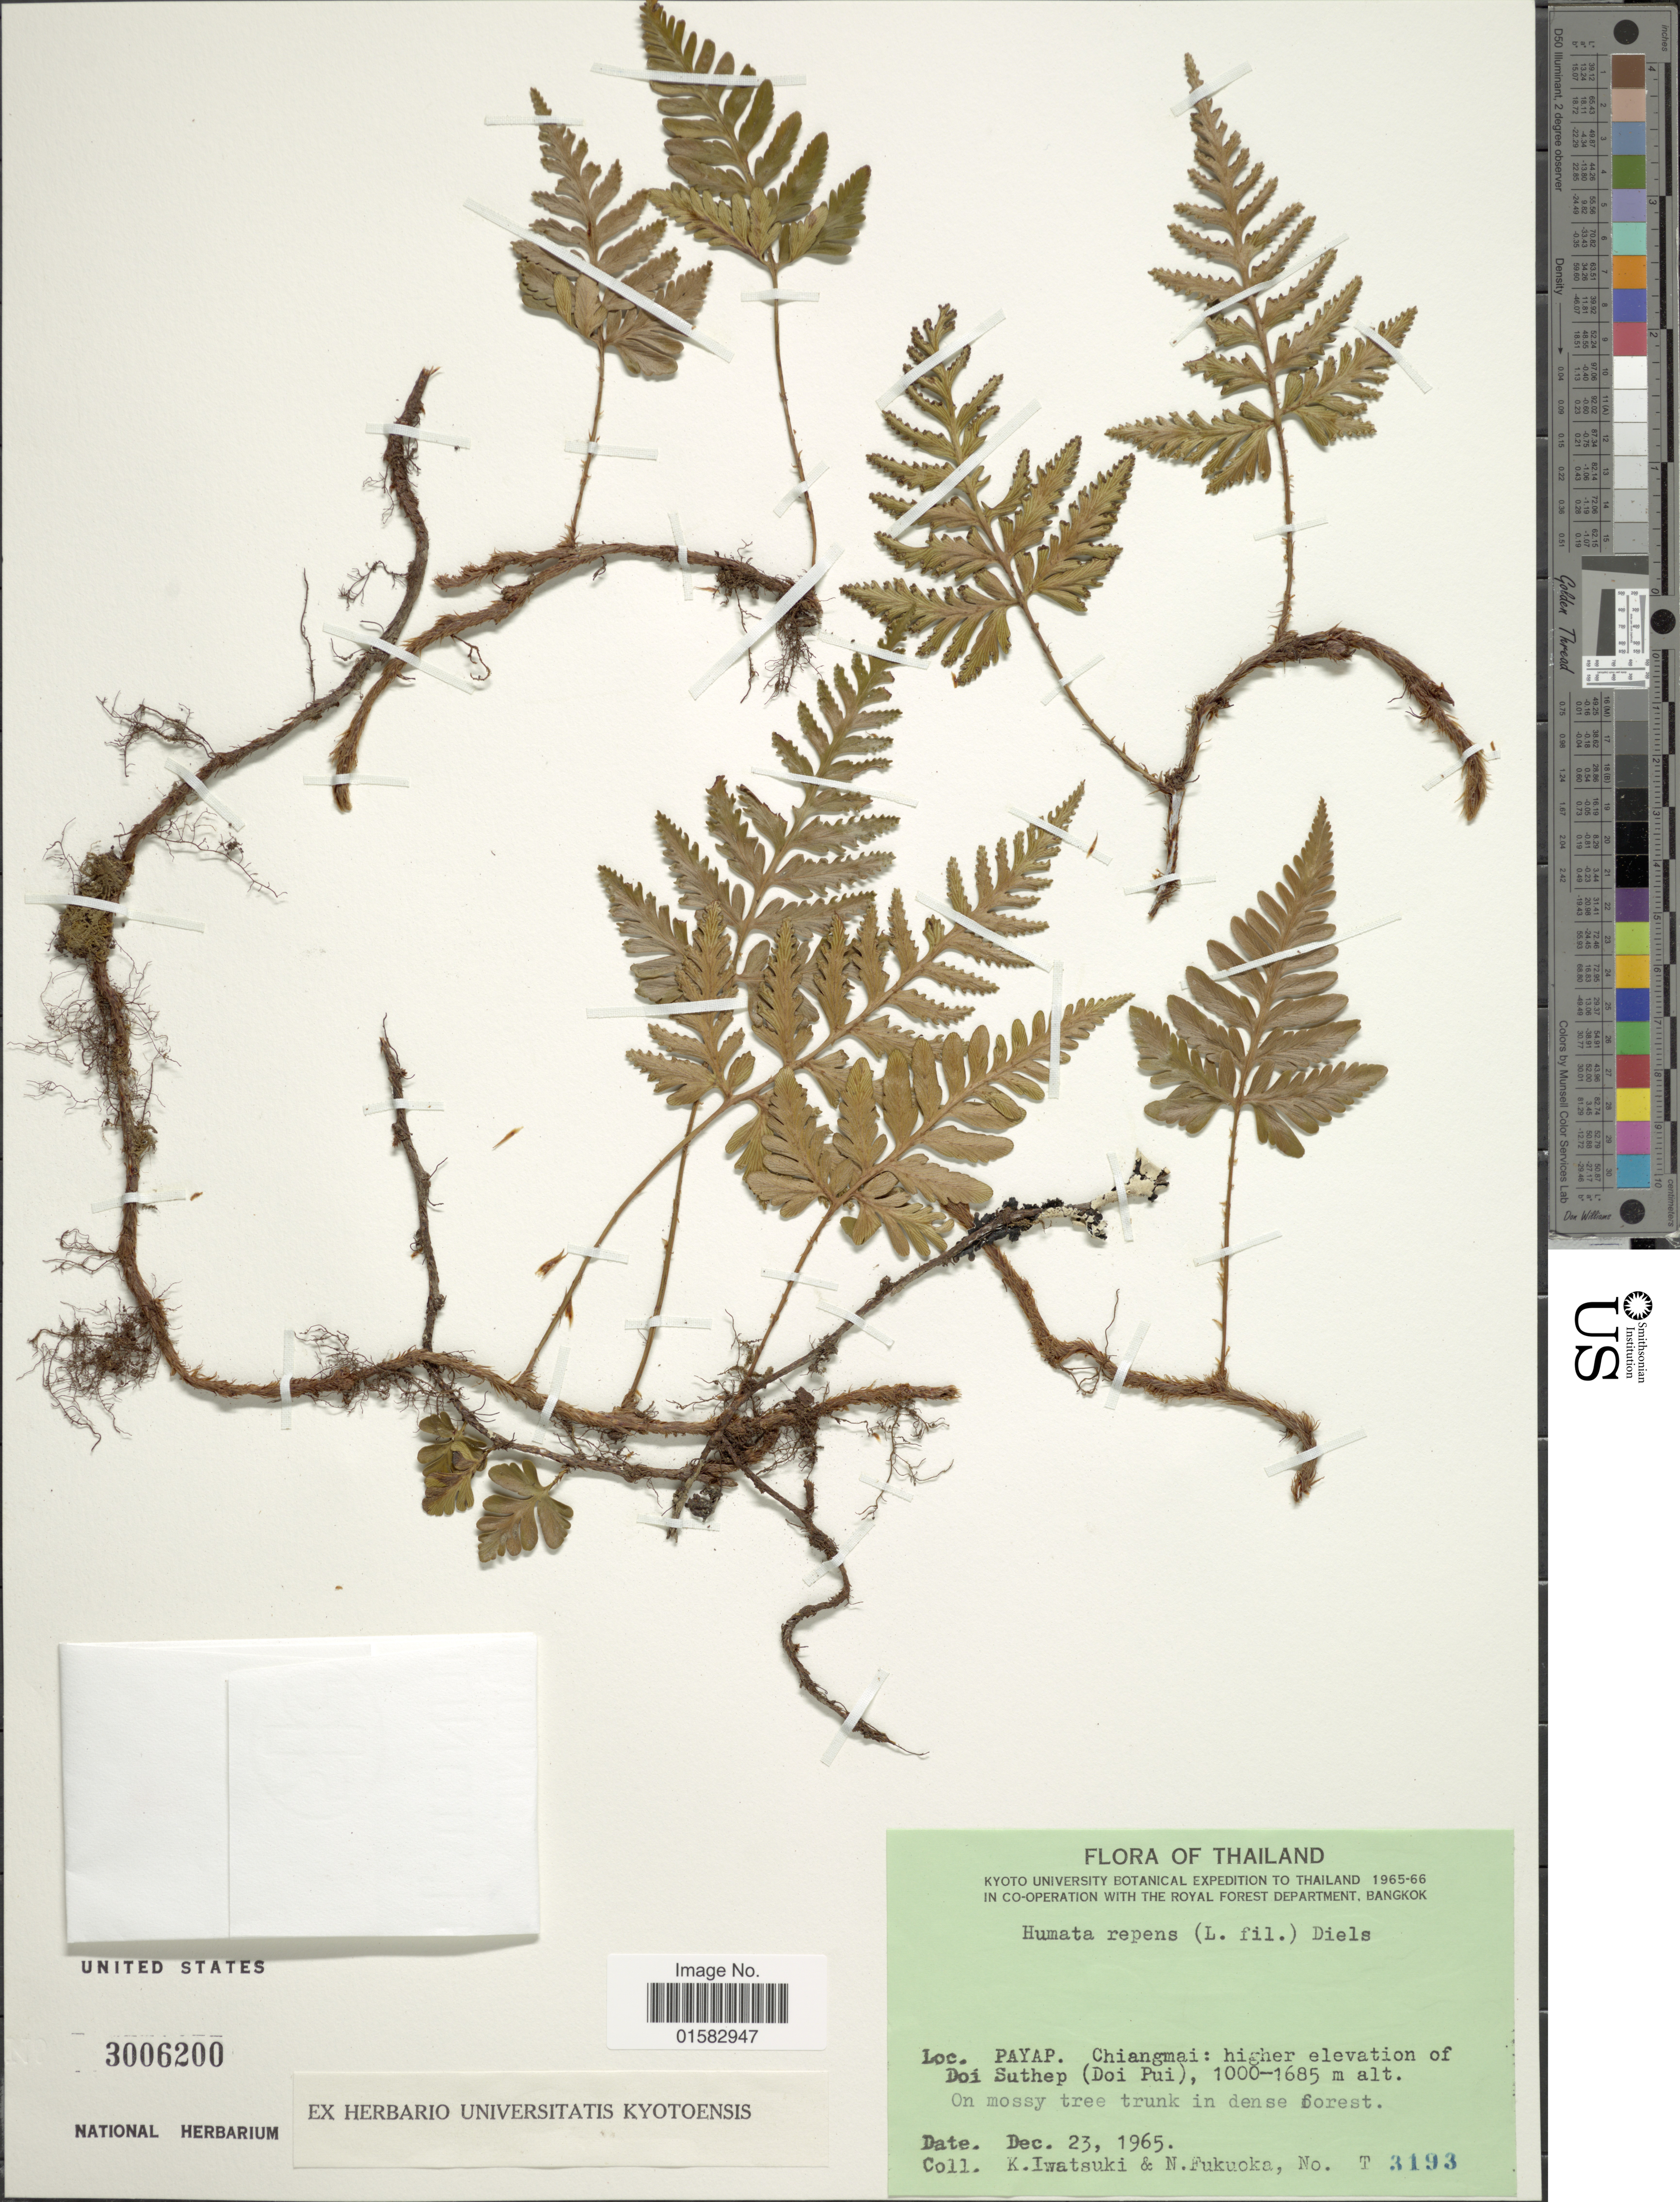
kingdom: Plantae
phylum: Tracheophyta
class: Polypodiopsida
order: Polypodiales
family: Davalliaceae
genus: Davallia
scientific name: Davallia repens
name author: (L. f.) Kuhn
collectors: K. Iwatsuki & N. Fukuoka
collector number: T3193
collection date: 1965-12-23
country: Thailand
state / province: Chiang Mai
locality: Payap, Doi Suthep (Doi Pui)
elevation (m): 1000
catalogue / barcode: US 3006200